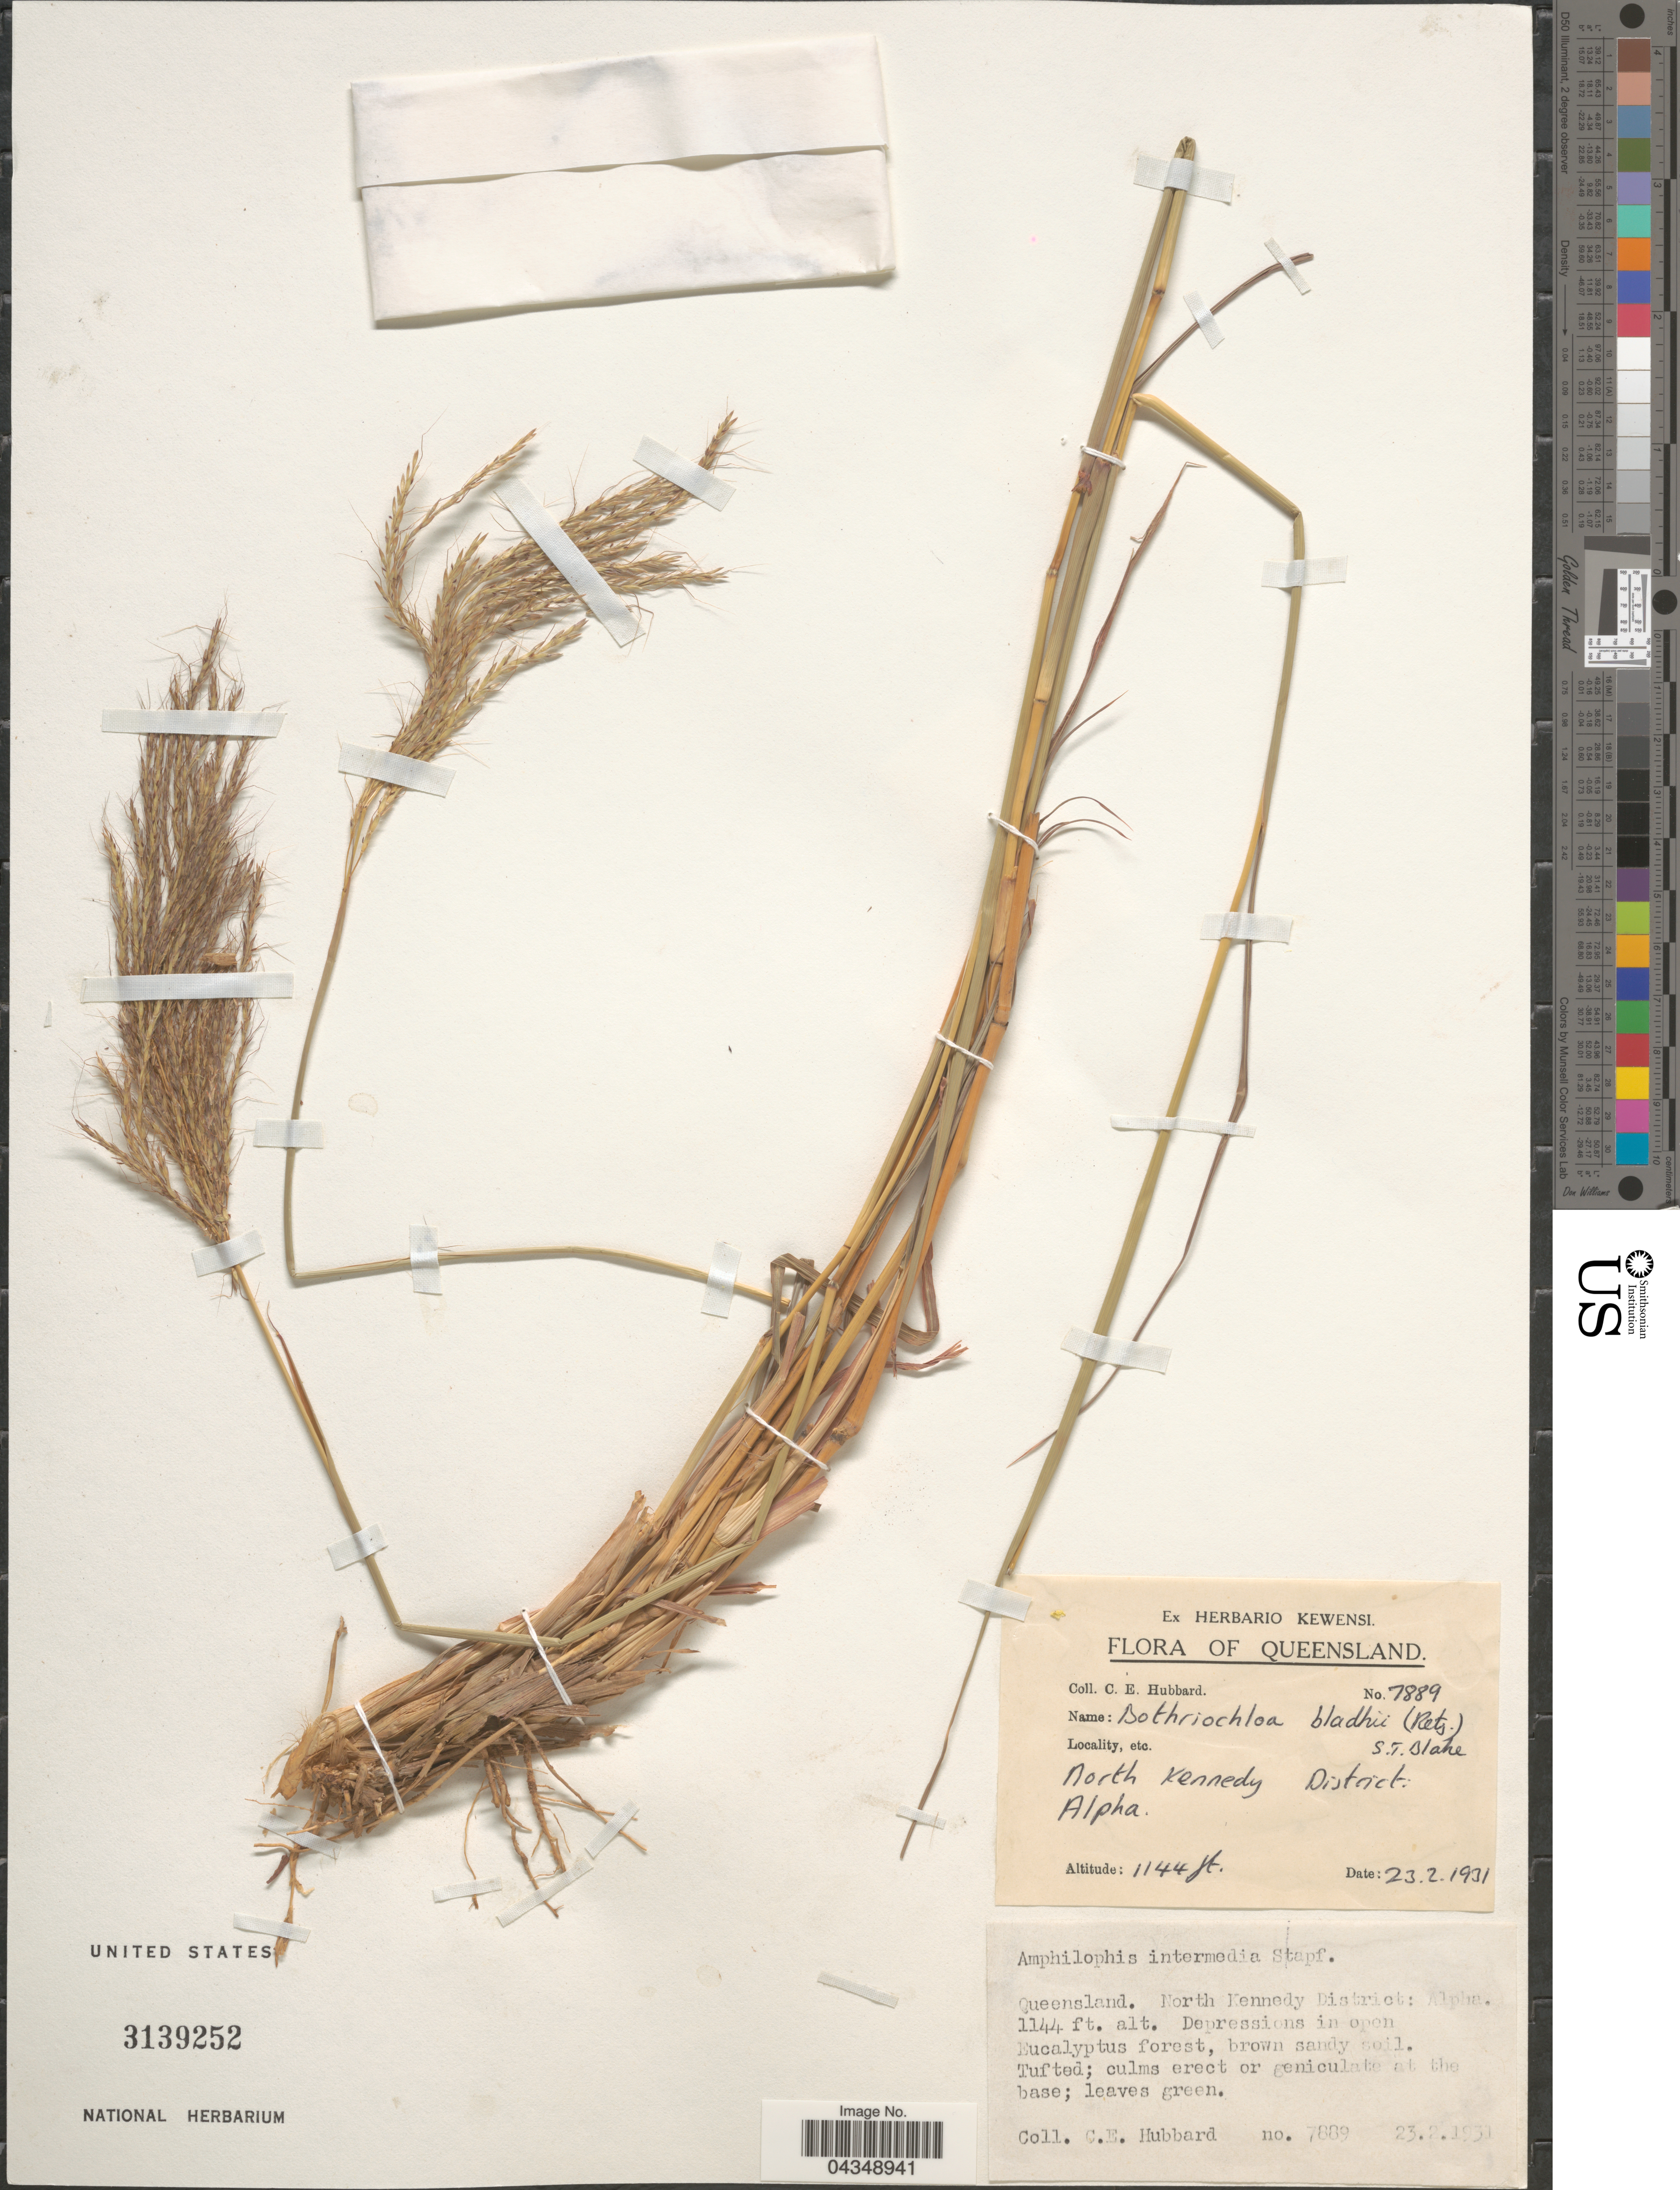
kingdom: Plantae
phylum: Tracheophyta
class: Liliopsida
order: Poales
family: Poaceae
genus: Bothriochloa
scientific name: Bothriochloa bladhii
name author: (Retz.) S.T. Blake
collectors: C. E. Hubbard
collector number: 7889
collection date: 1931-02-23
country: Australia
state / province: Queensland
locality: North Kennedy District: Alpha.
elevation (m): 349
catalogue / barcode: US 3139252